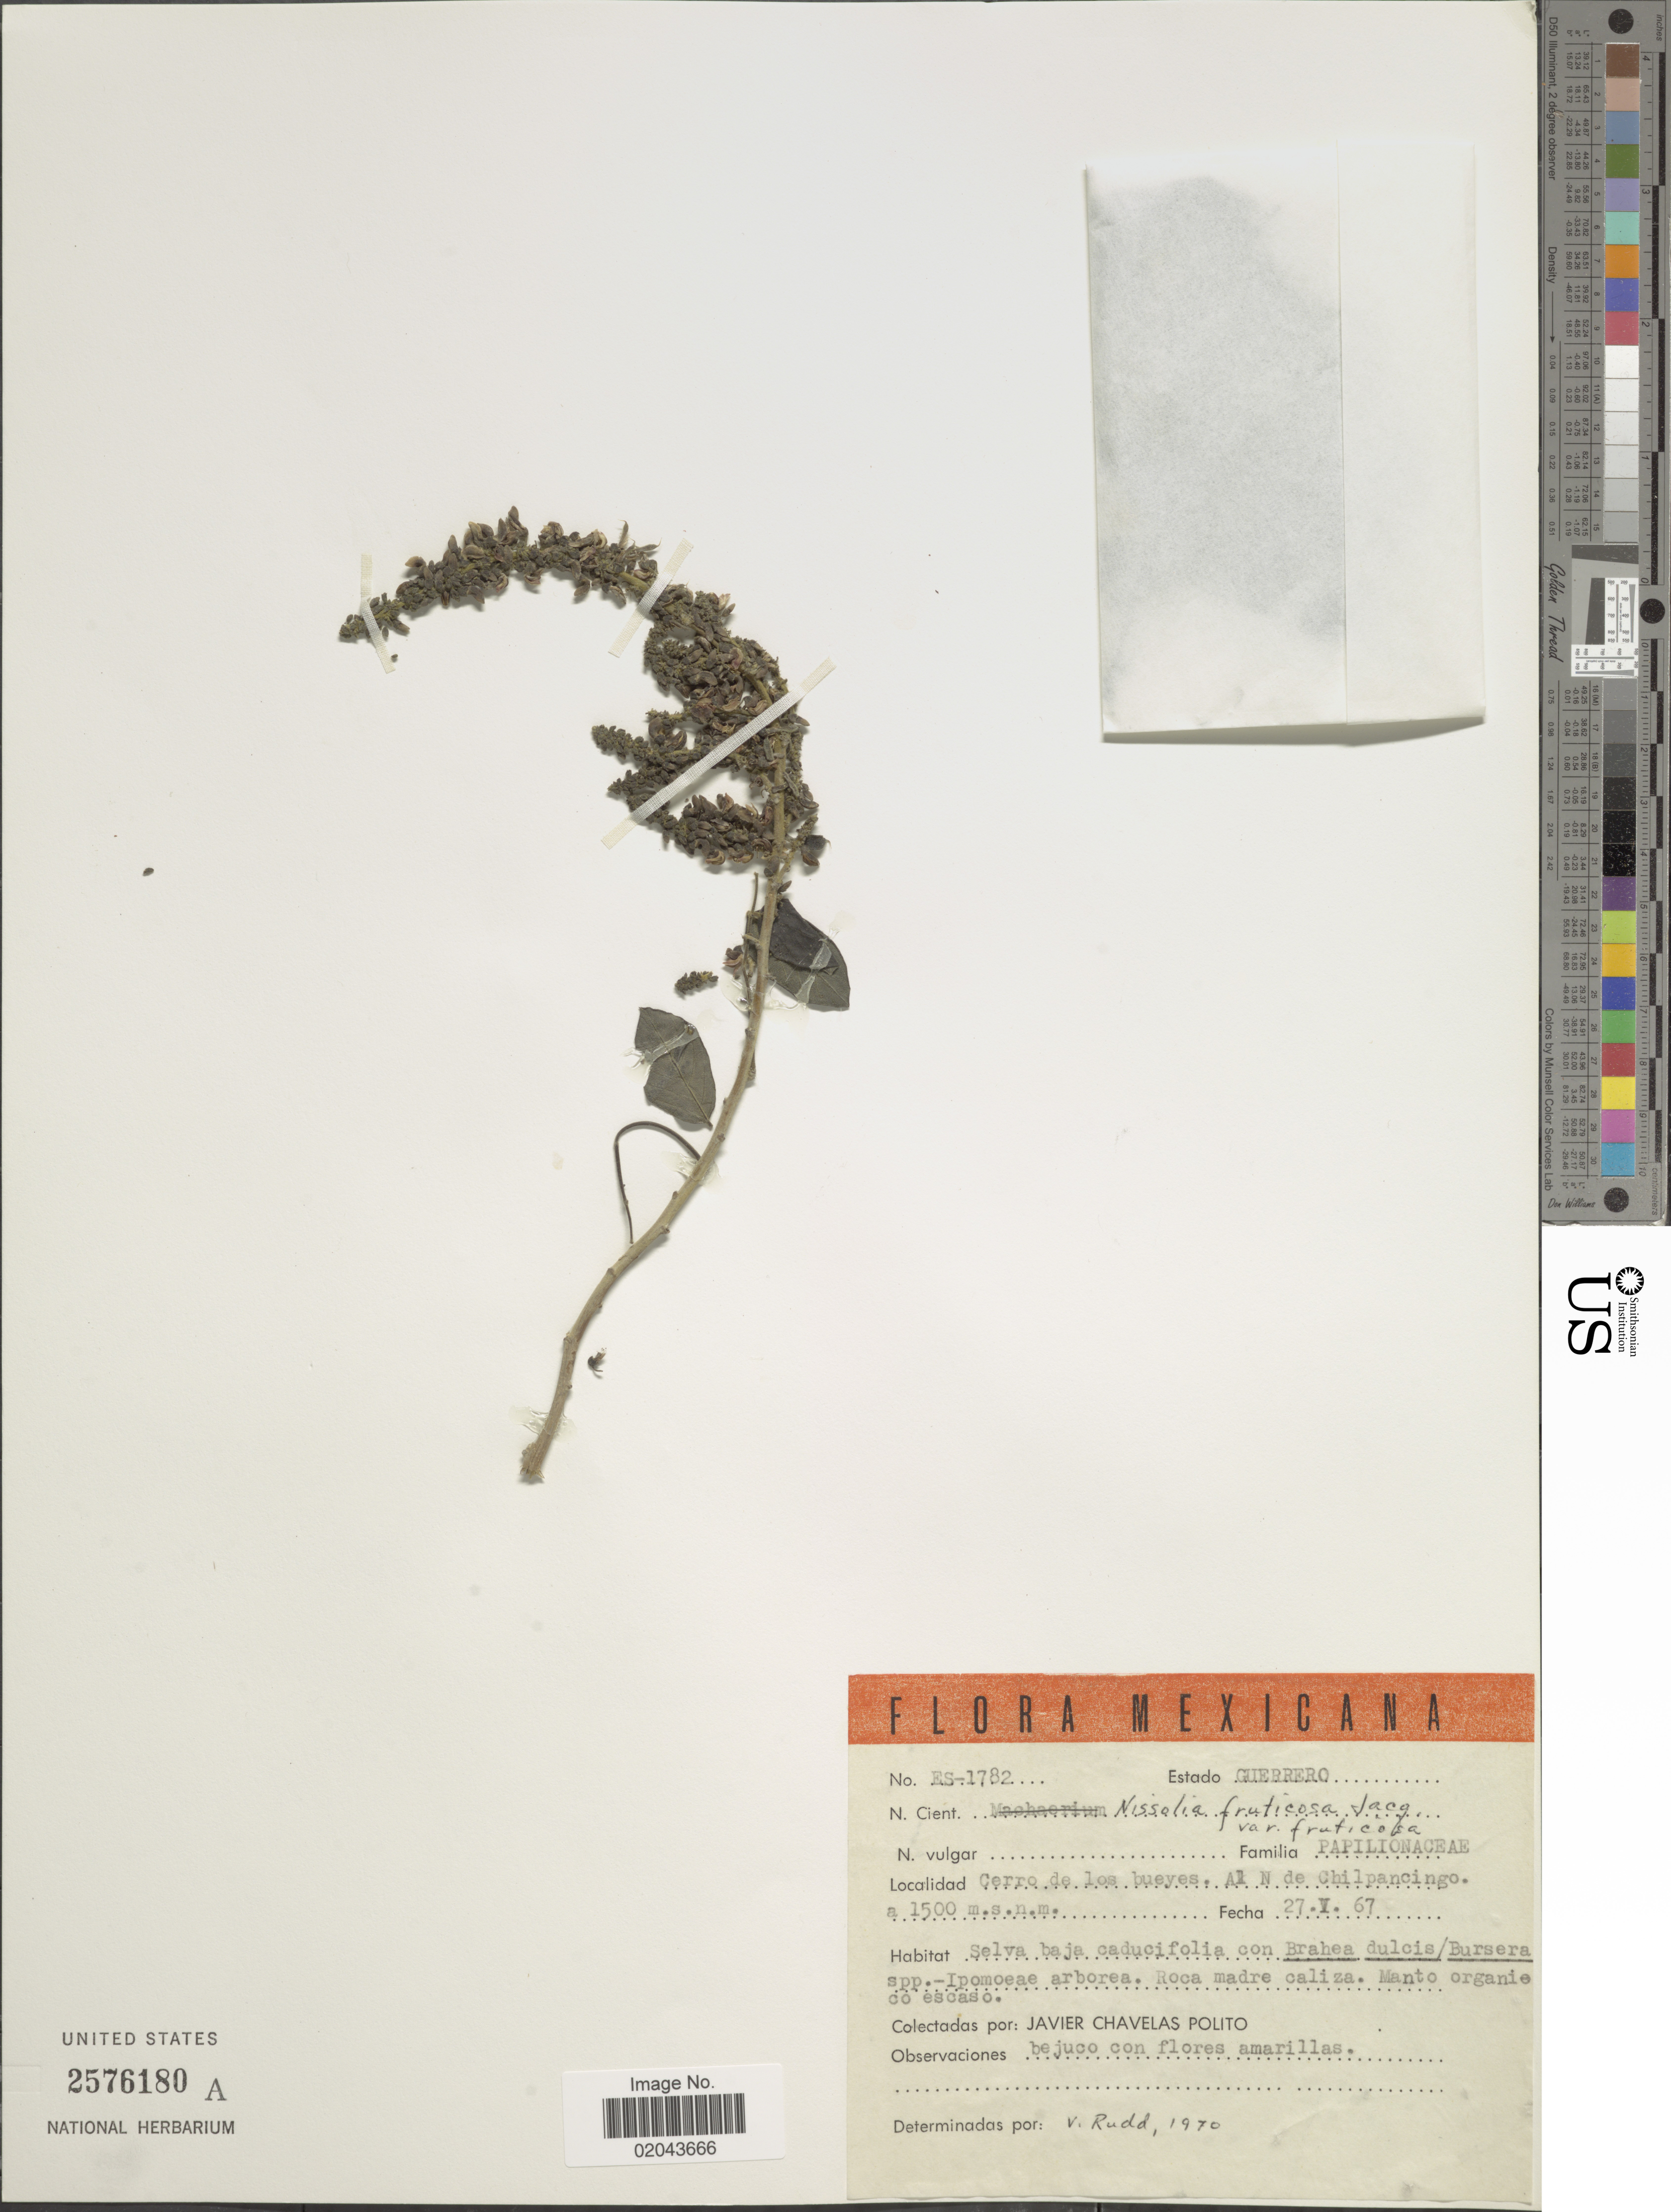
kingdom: Plantae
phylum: Tracheophyta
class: Magnoliopsida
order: Fabales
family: Fabaceae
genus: Nissolia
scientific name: Nissolia fruticosa var. fruticosa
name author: Jacq.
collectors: J. Chavelas P.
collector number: ES-1782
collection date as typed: Transcribed d/m/y: 27/5/67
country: Mexico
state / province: Guerrero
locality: Cerro d elos bueyes, Al N de Chilpancingo.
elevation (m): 1500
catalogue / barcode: US 2576180A